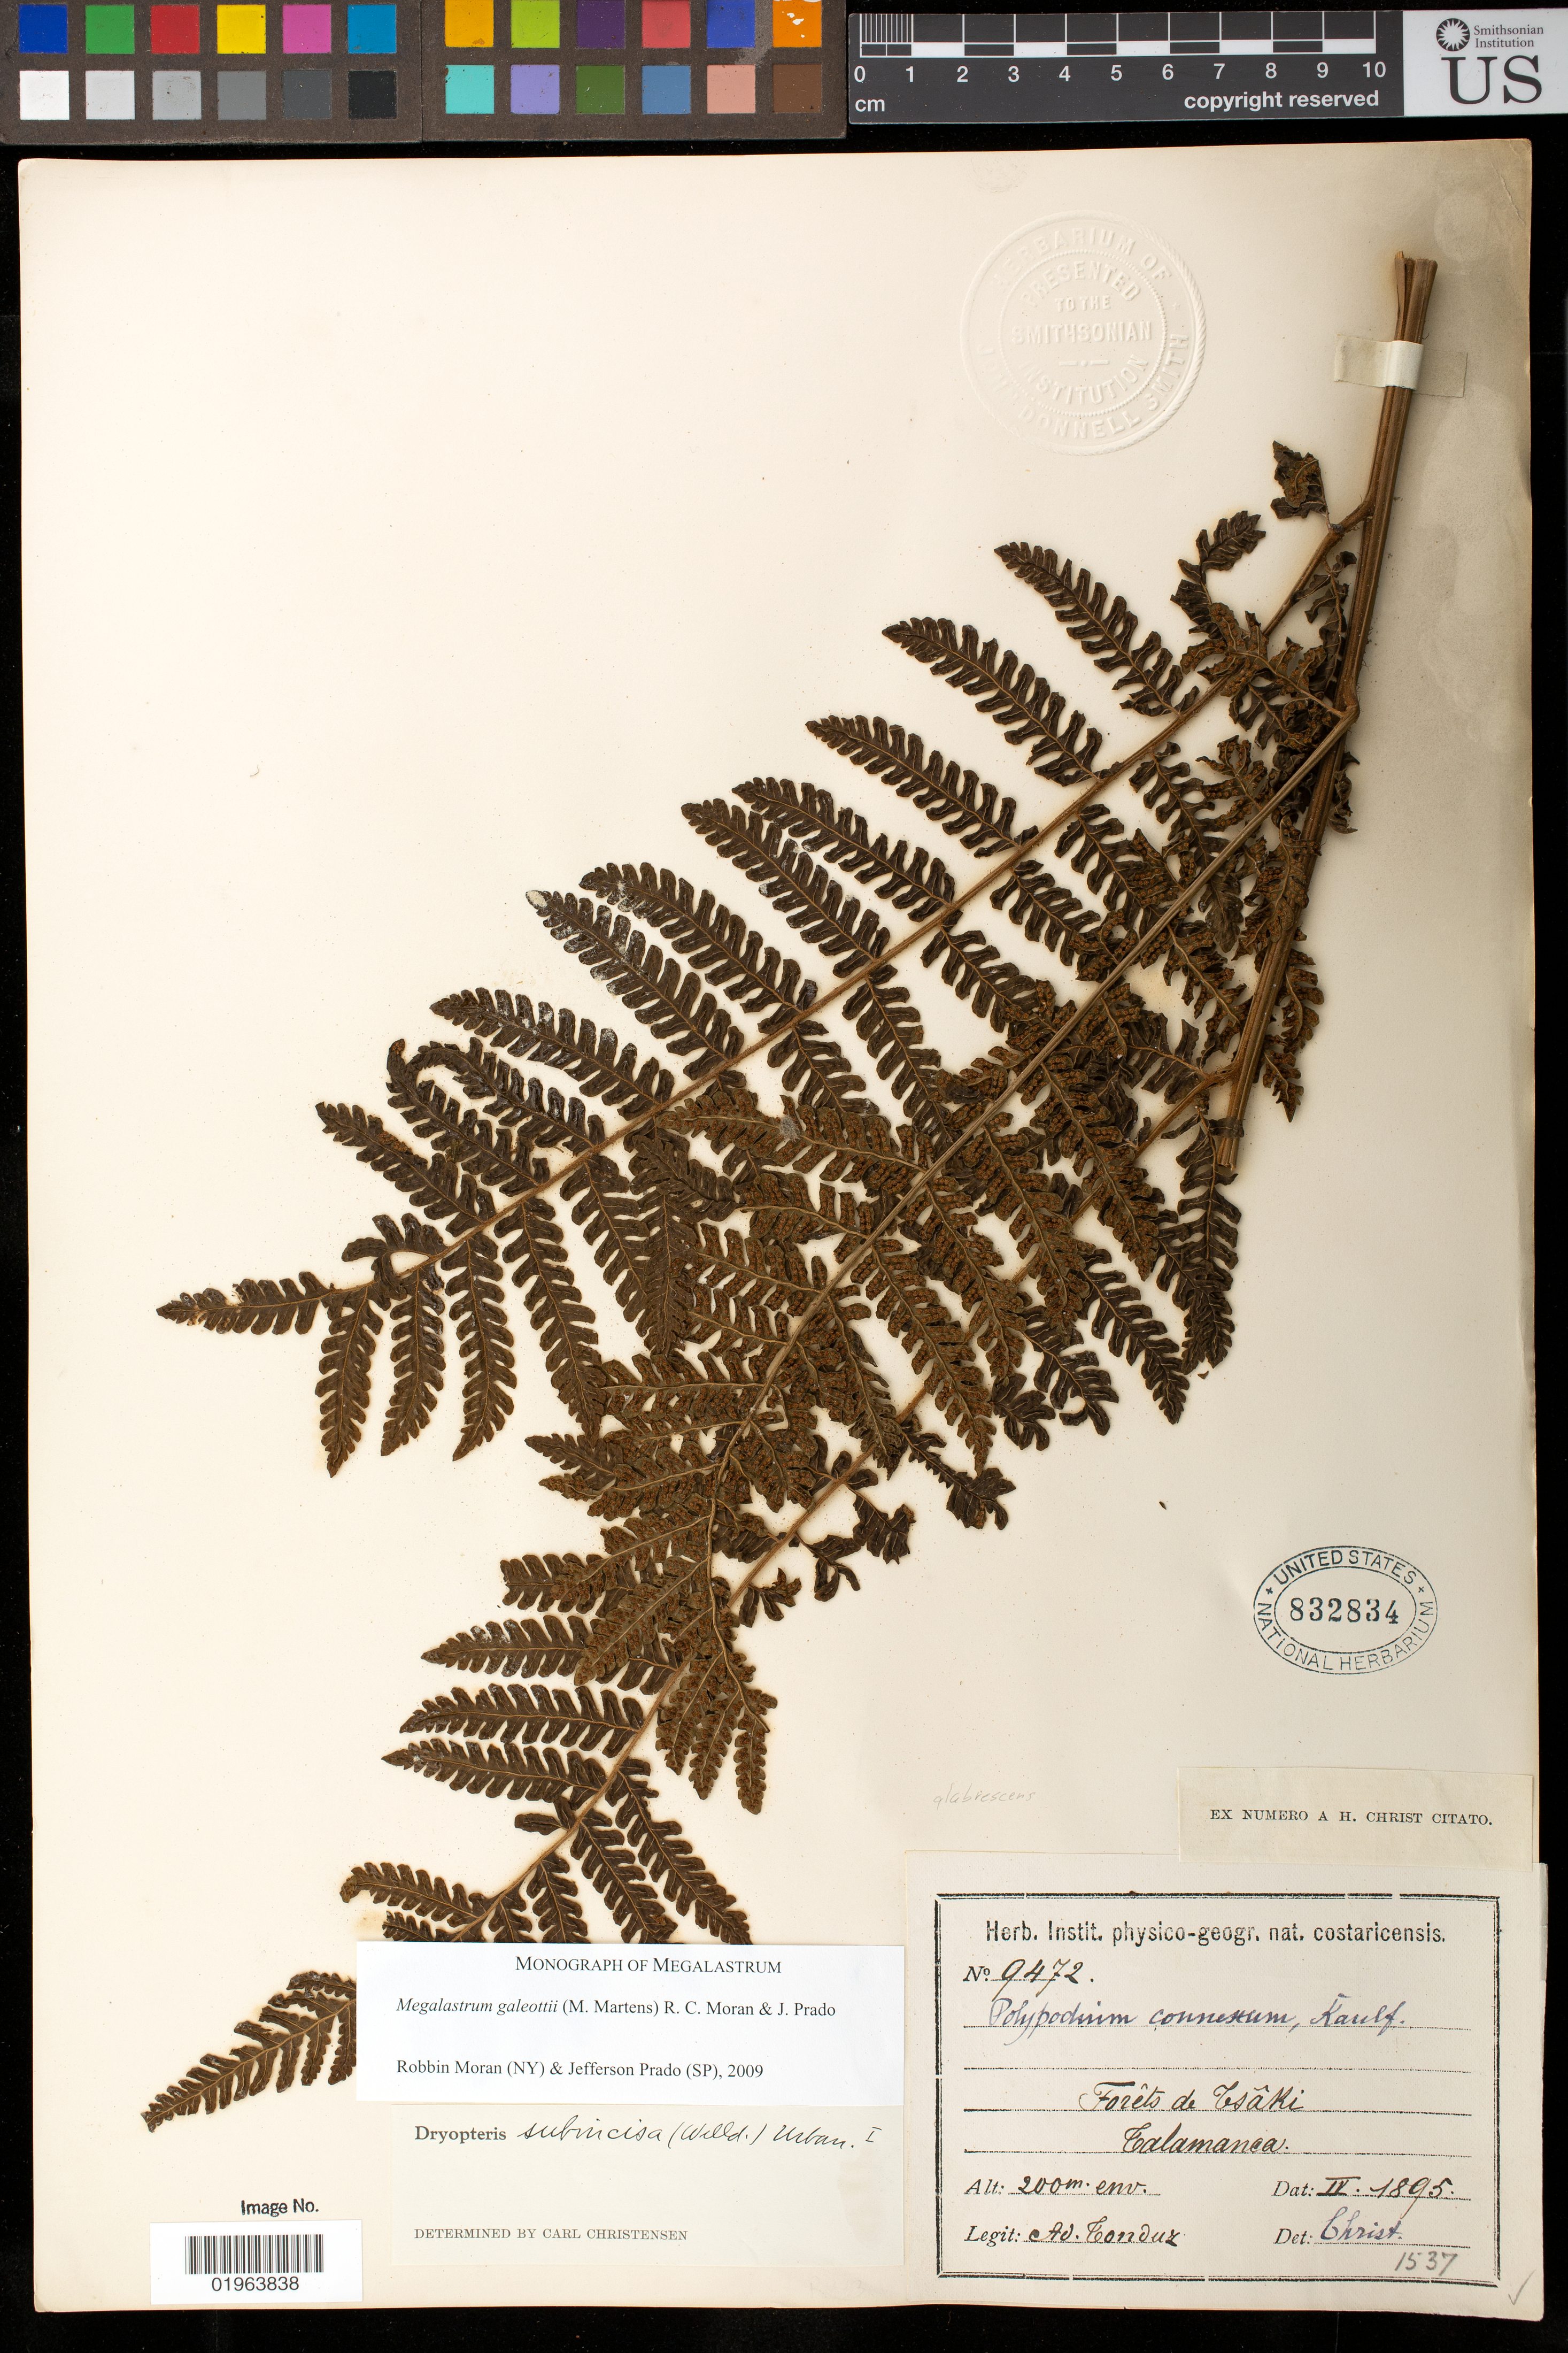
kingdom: Plantae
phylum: Tracheophyta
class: Polypodiopsida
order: Polypodiales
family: Dryopteridaceae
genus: Megalastrum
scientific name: Megalastrum galeottii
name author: (M. Martens) R.C. Moran & J. Prado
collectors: A. Tonduz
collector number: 9472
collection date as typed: Apr 1895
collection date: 1895-04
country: Costa Rica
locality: Forests of Tsaki, Talamanca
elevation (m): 200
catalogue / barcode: US 832834